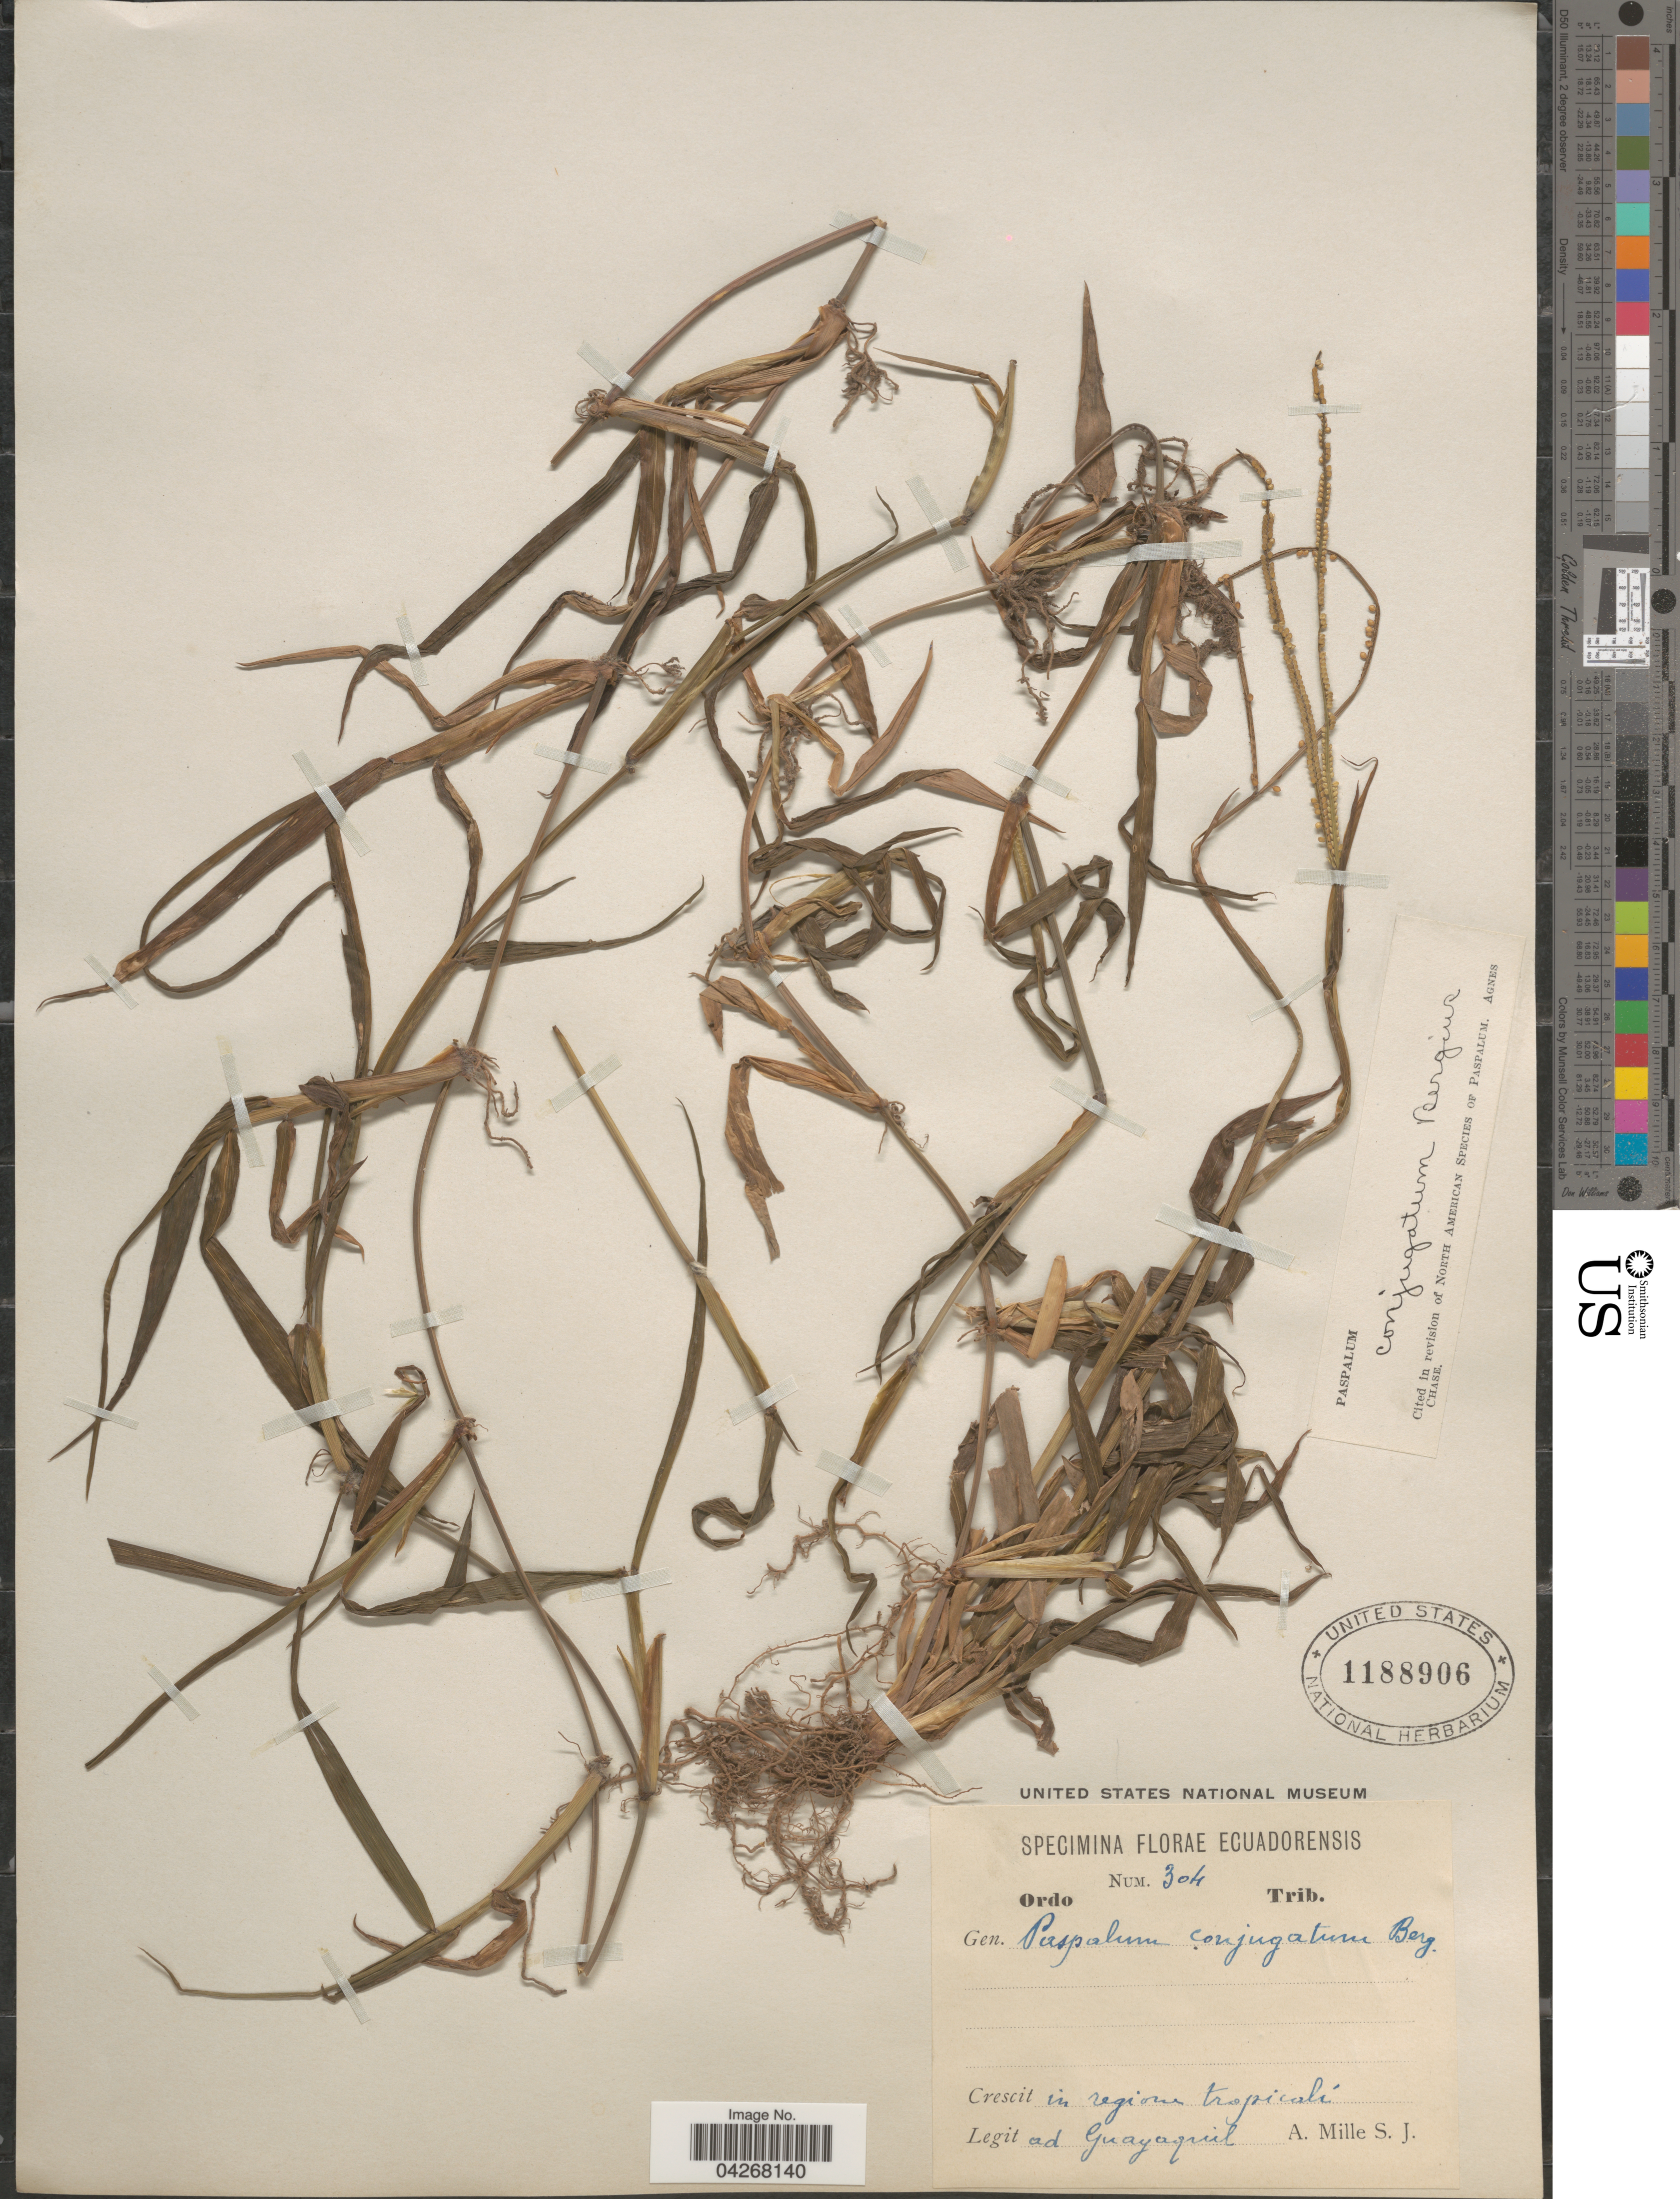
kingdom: Plantae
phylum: Tracheophyta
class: Liliopsida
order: Poales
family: Poaceae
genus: Paspalum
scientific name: Paspalum conjugatum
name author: P.J. Bergius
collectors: A. Mille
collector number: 304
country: Ecuador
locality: In regione tropicalí. Ad Guayaquil.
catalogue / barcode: US 1188906